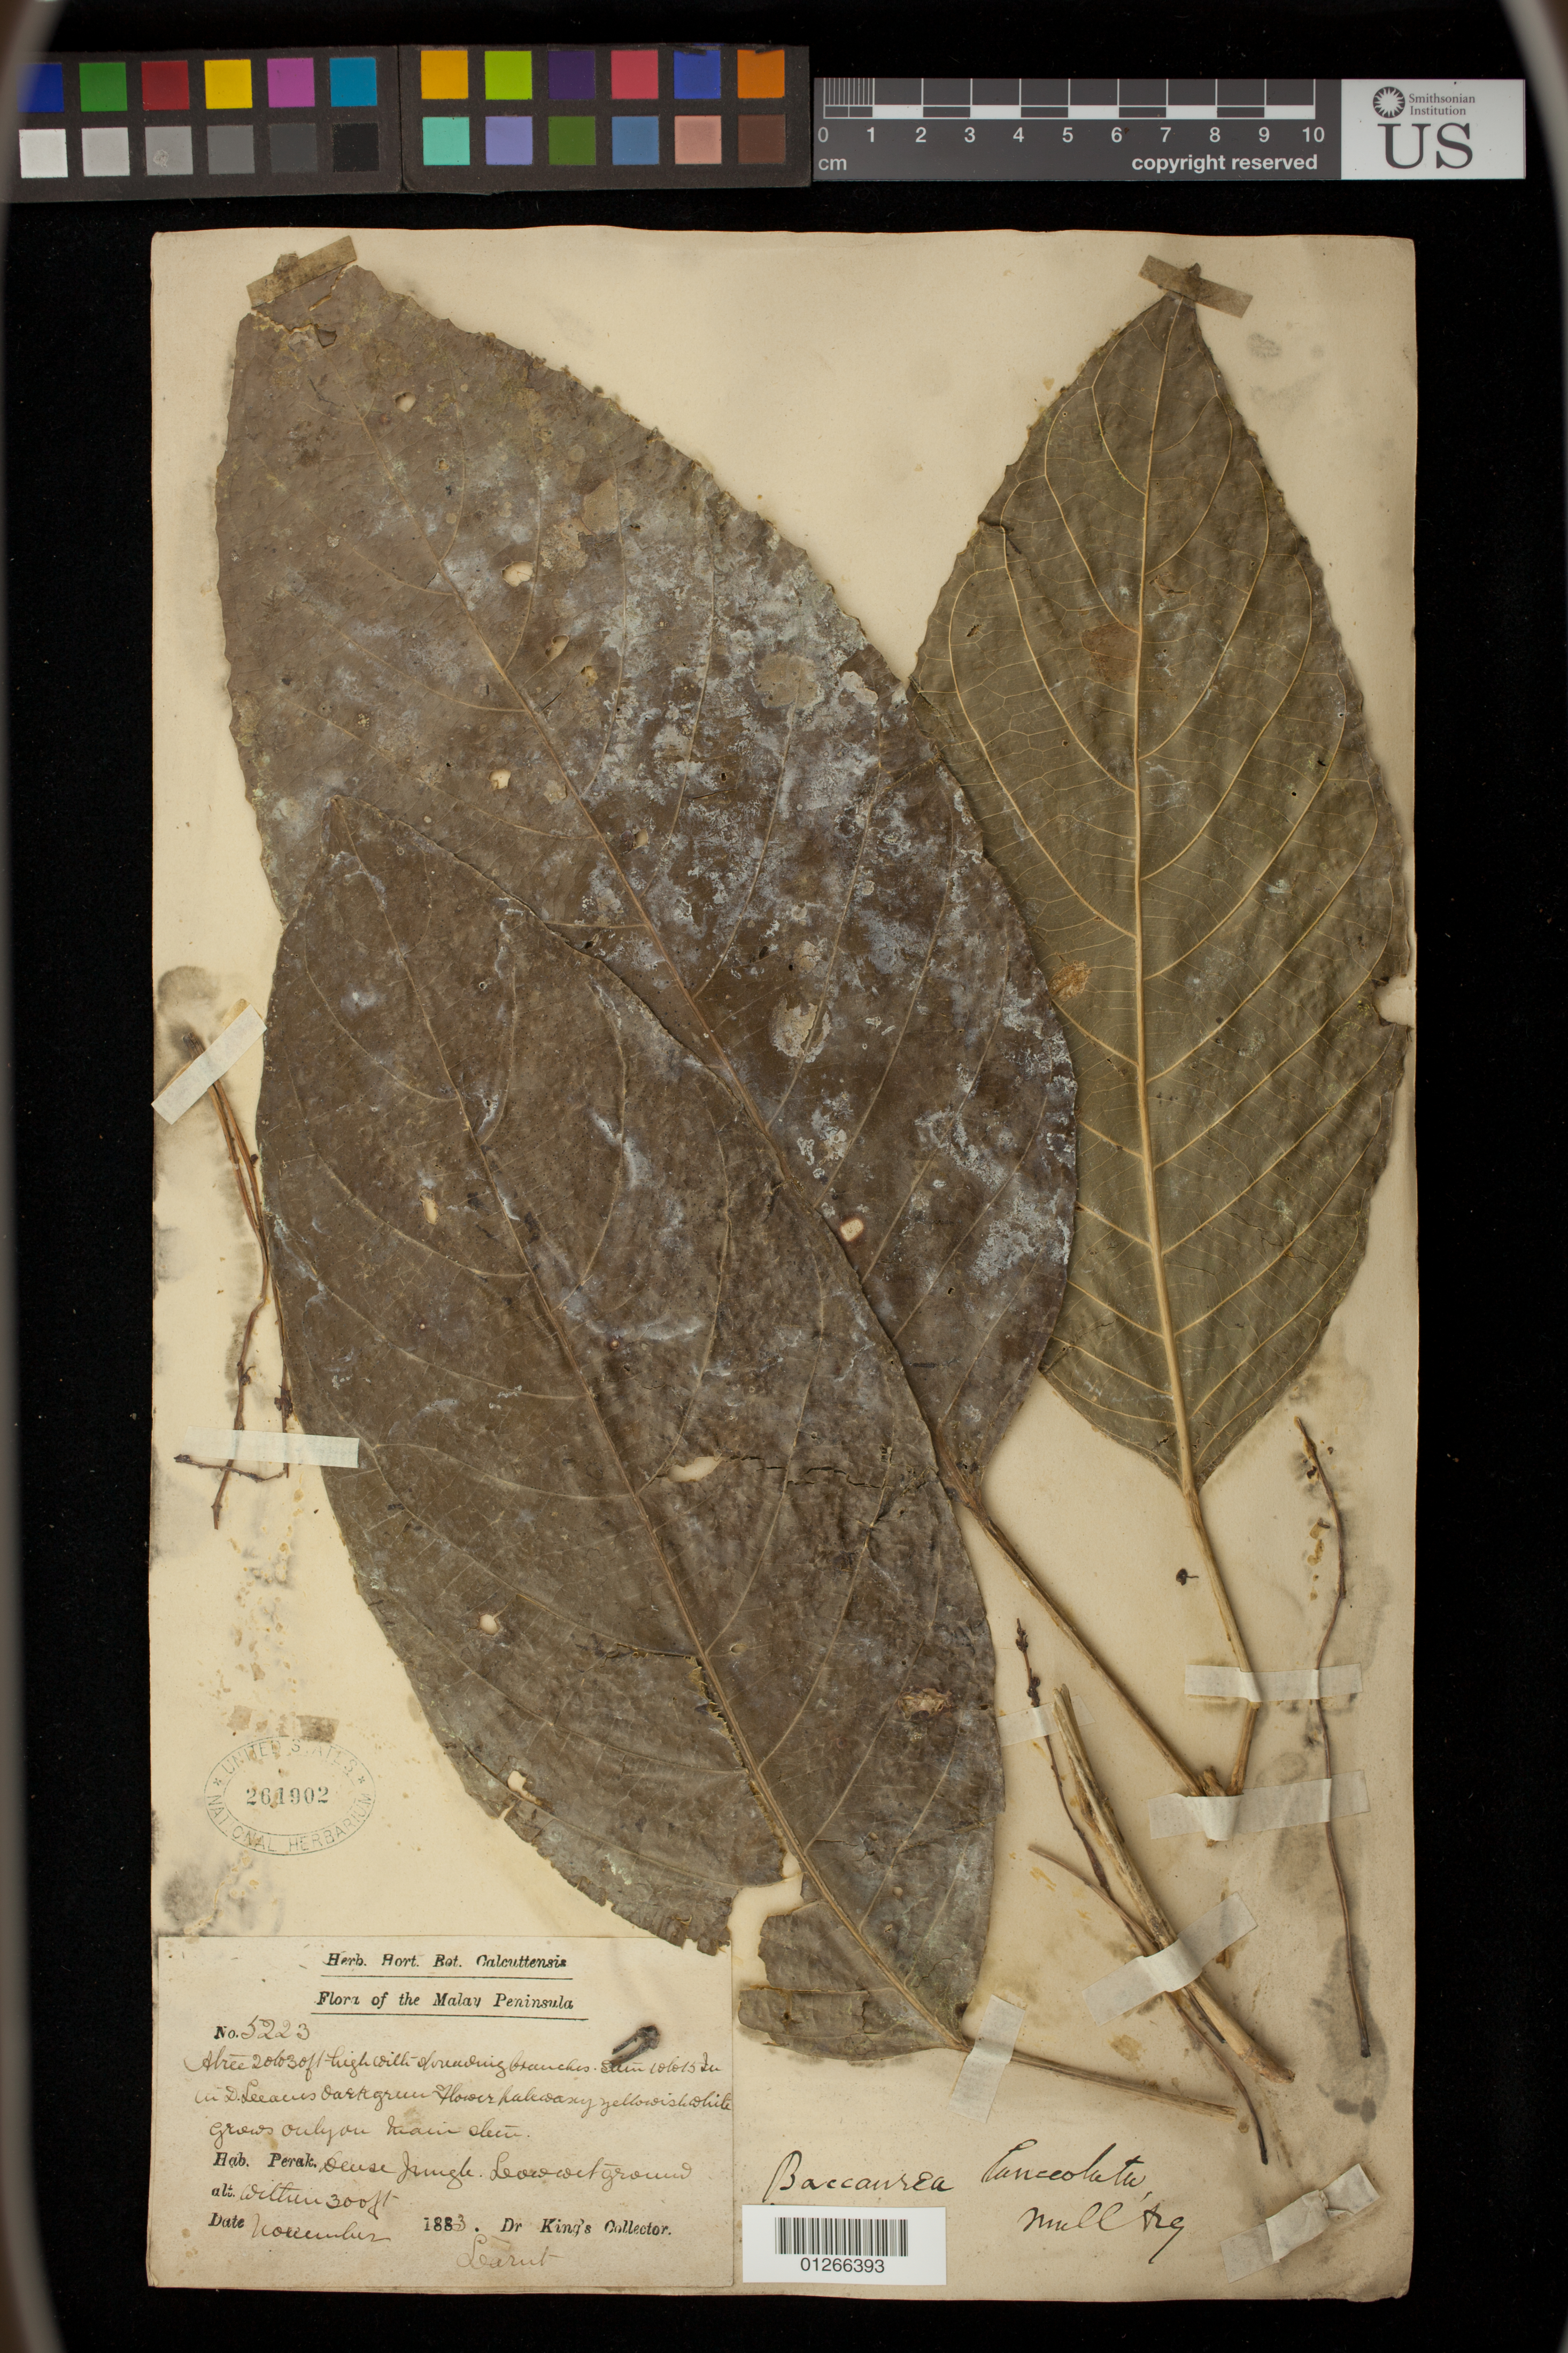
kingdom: Plantae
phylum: Tracheophyta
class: Magnoliopsida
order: Malpighiales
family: Phyllanthaceae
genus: Baccaurea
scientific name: Baccaurea lanceolata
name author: (Miq.) Müll. Arg.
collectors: Dr. King's collector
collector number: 5223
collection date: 1883-11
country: Malaysia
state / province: Perak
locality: Malay Peninsula. Larut.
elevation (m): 91